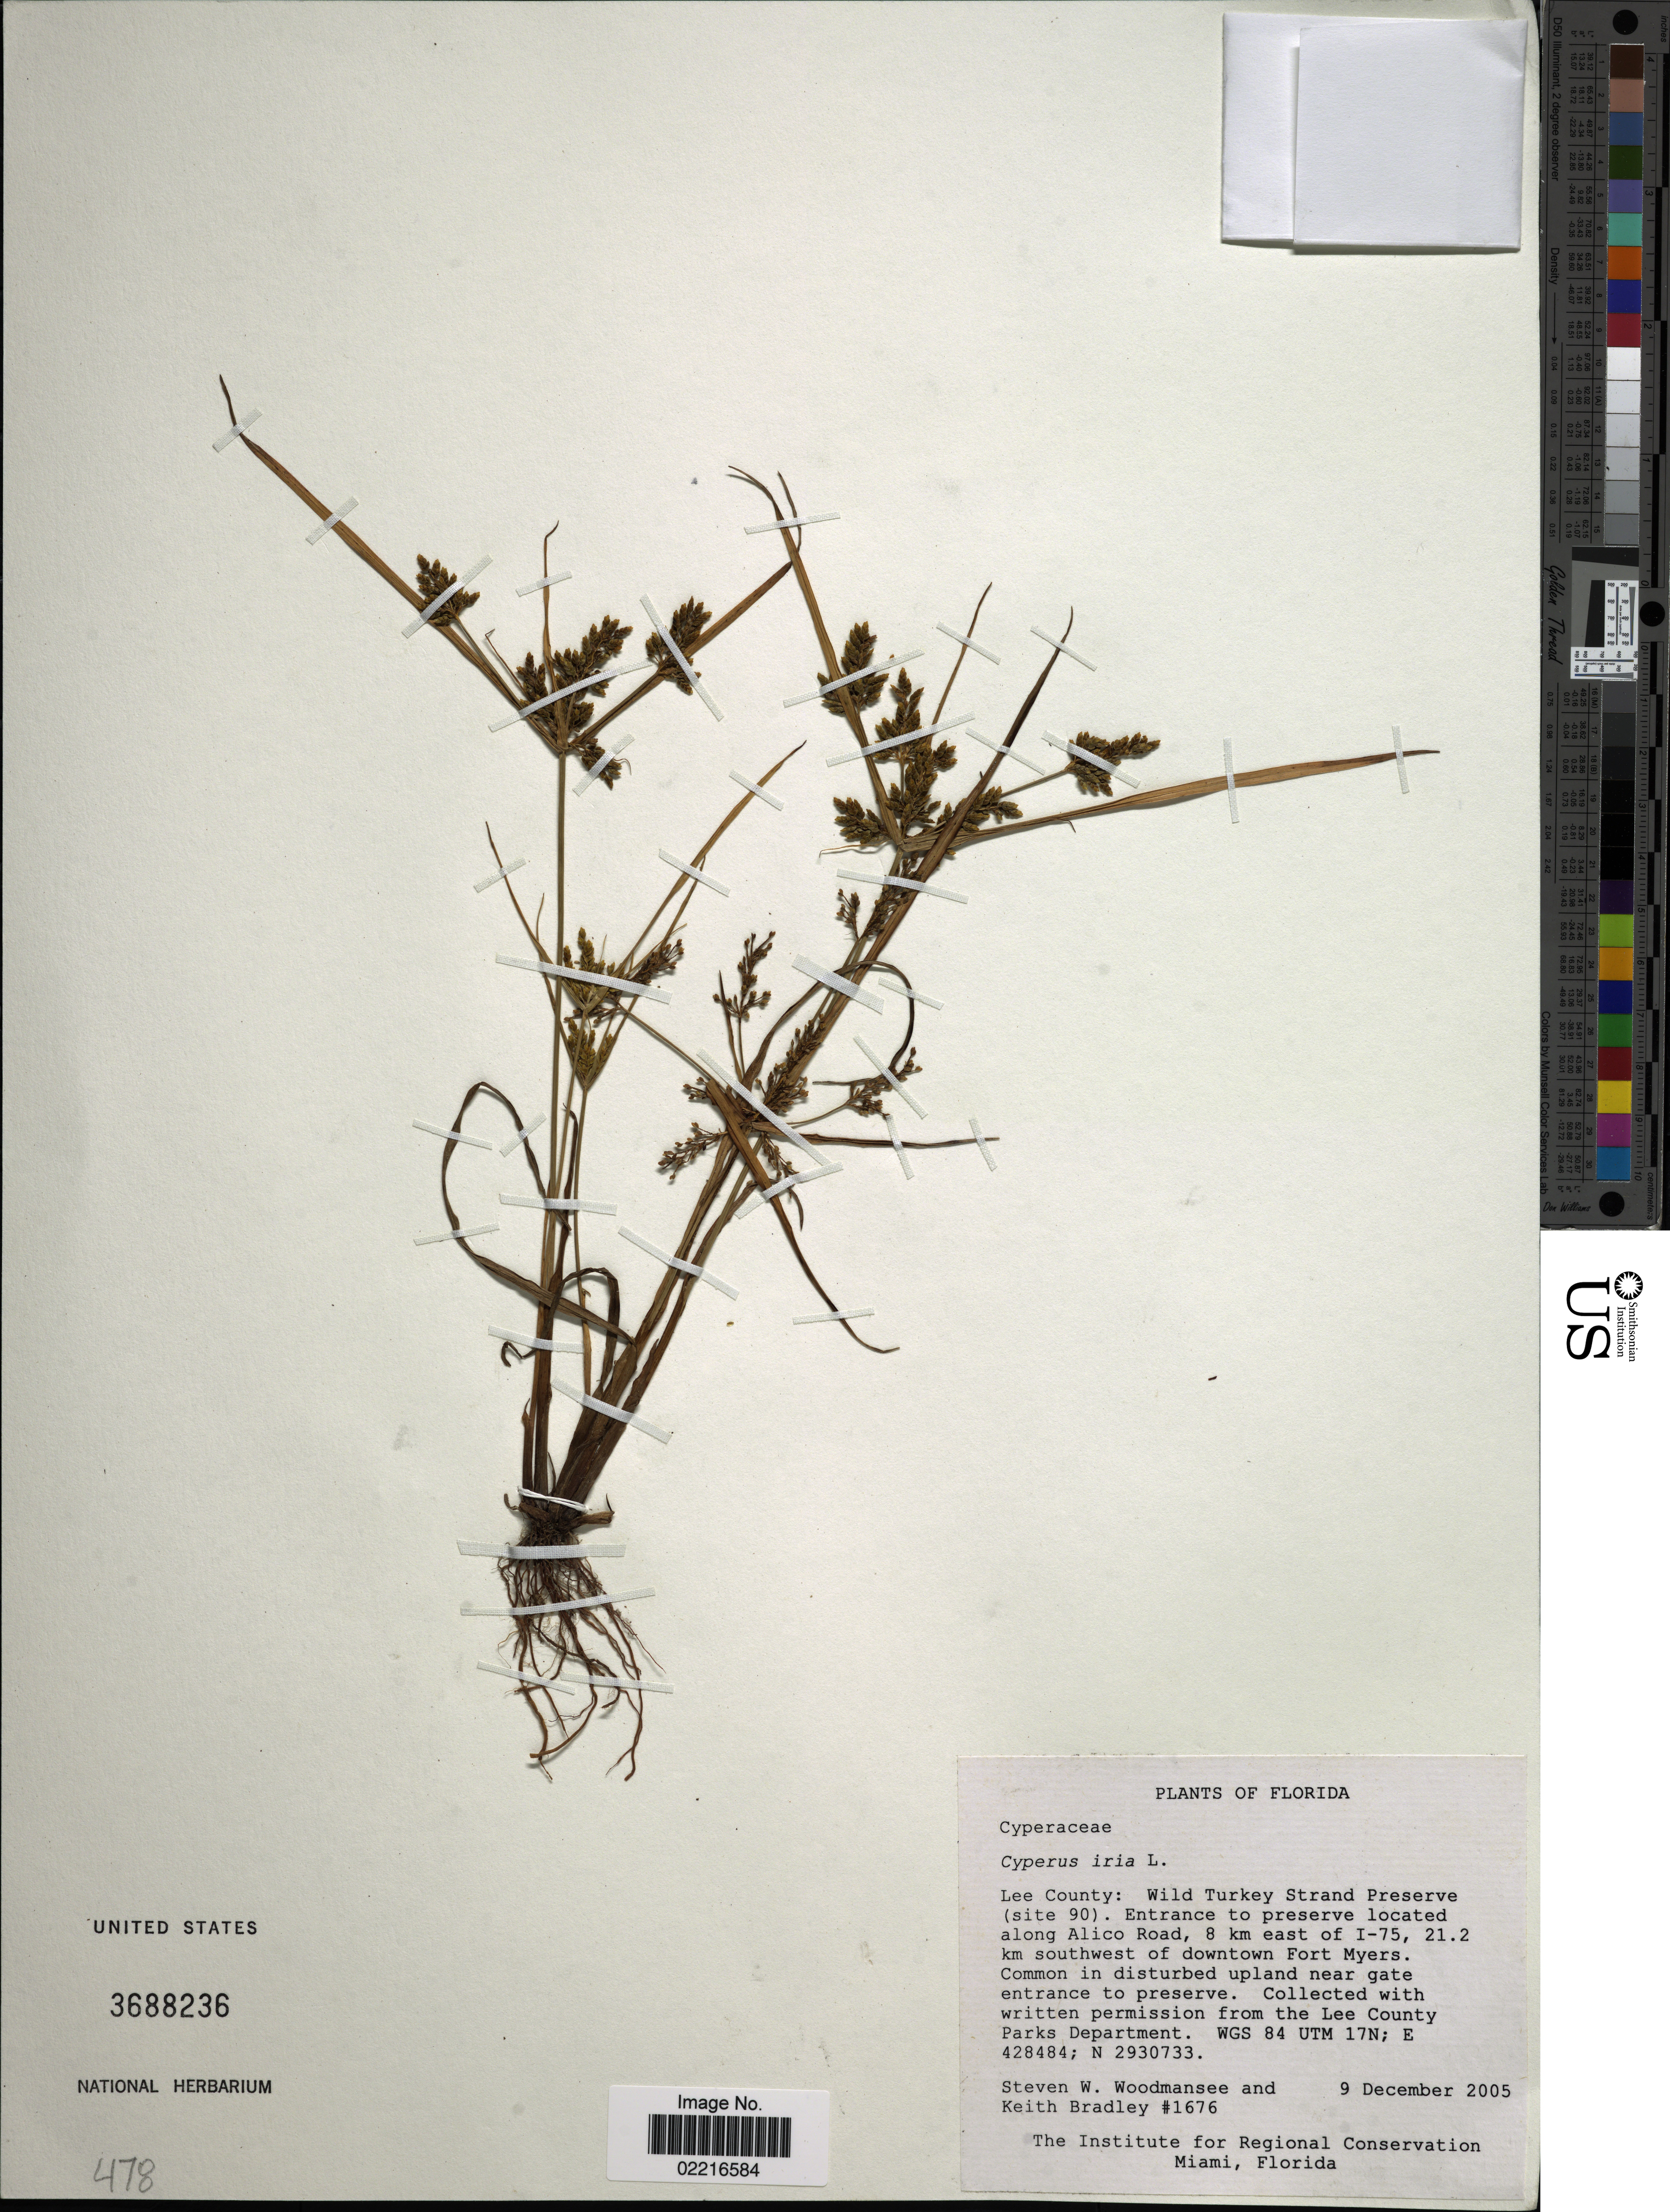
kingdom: Plantae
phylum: Tracheophyta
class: Liliopsida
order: Poales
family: Cyperaceae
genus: Cyperus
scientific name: Cyperus iria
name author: L.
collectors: S. Woodmansee & K. Bradley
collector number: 1676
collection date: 2005-12-09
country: United States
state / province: Florida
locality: Lee County, Wild Turkey Strand Preserve (site 90), entrance to preserve located along Alico Road, 8 km east of I-75, 21.2 km southwest of downtown Fort Myers, Lee County Parks Department, WGS 84 UTM 17N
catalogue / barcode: US 3688236